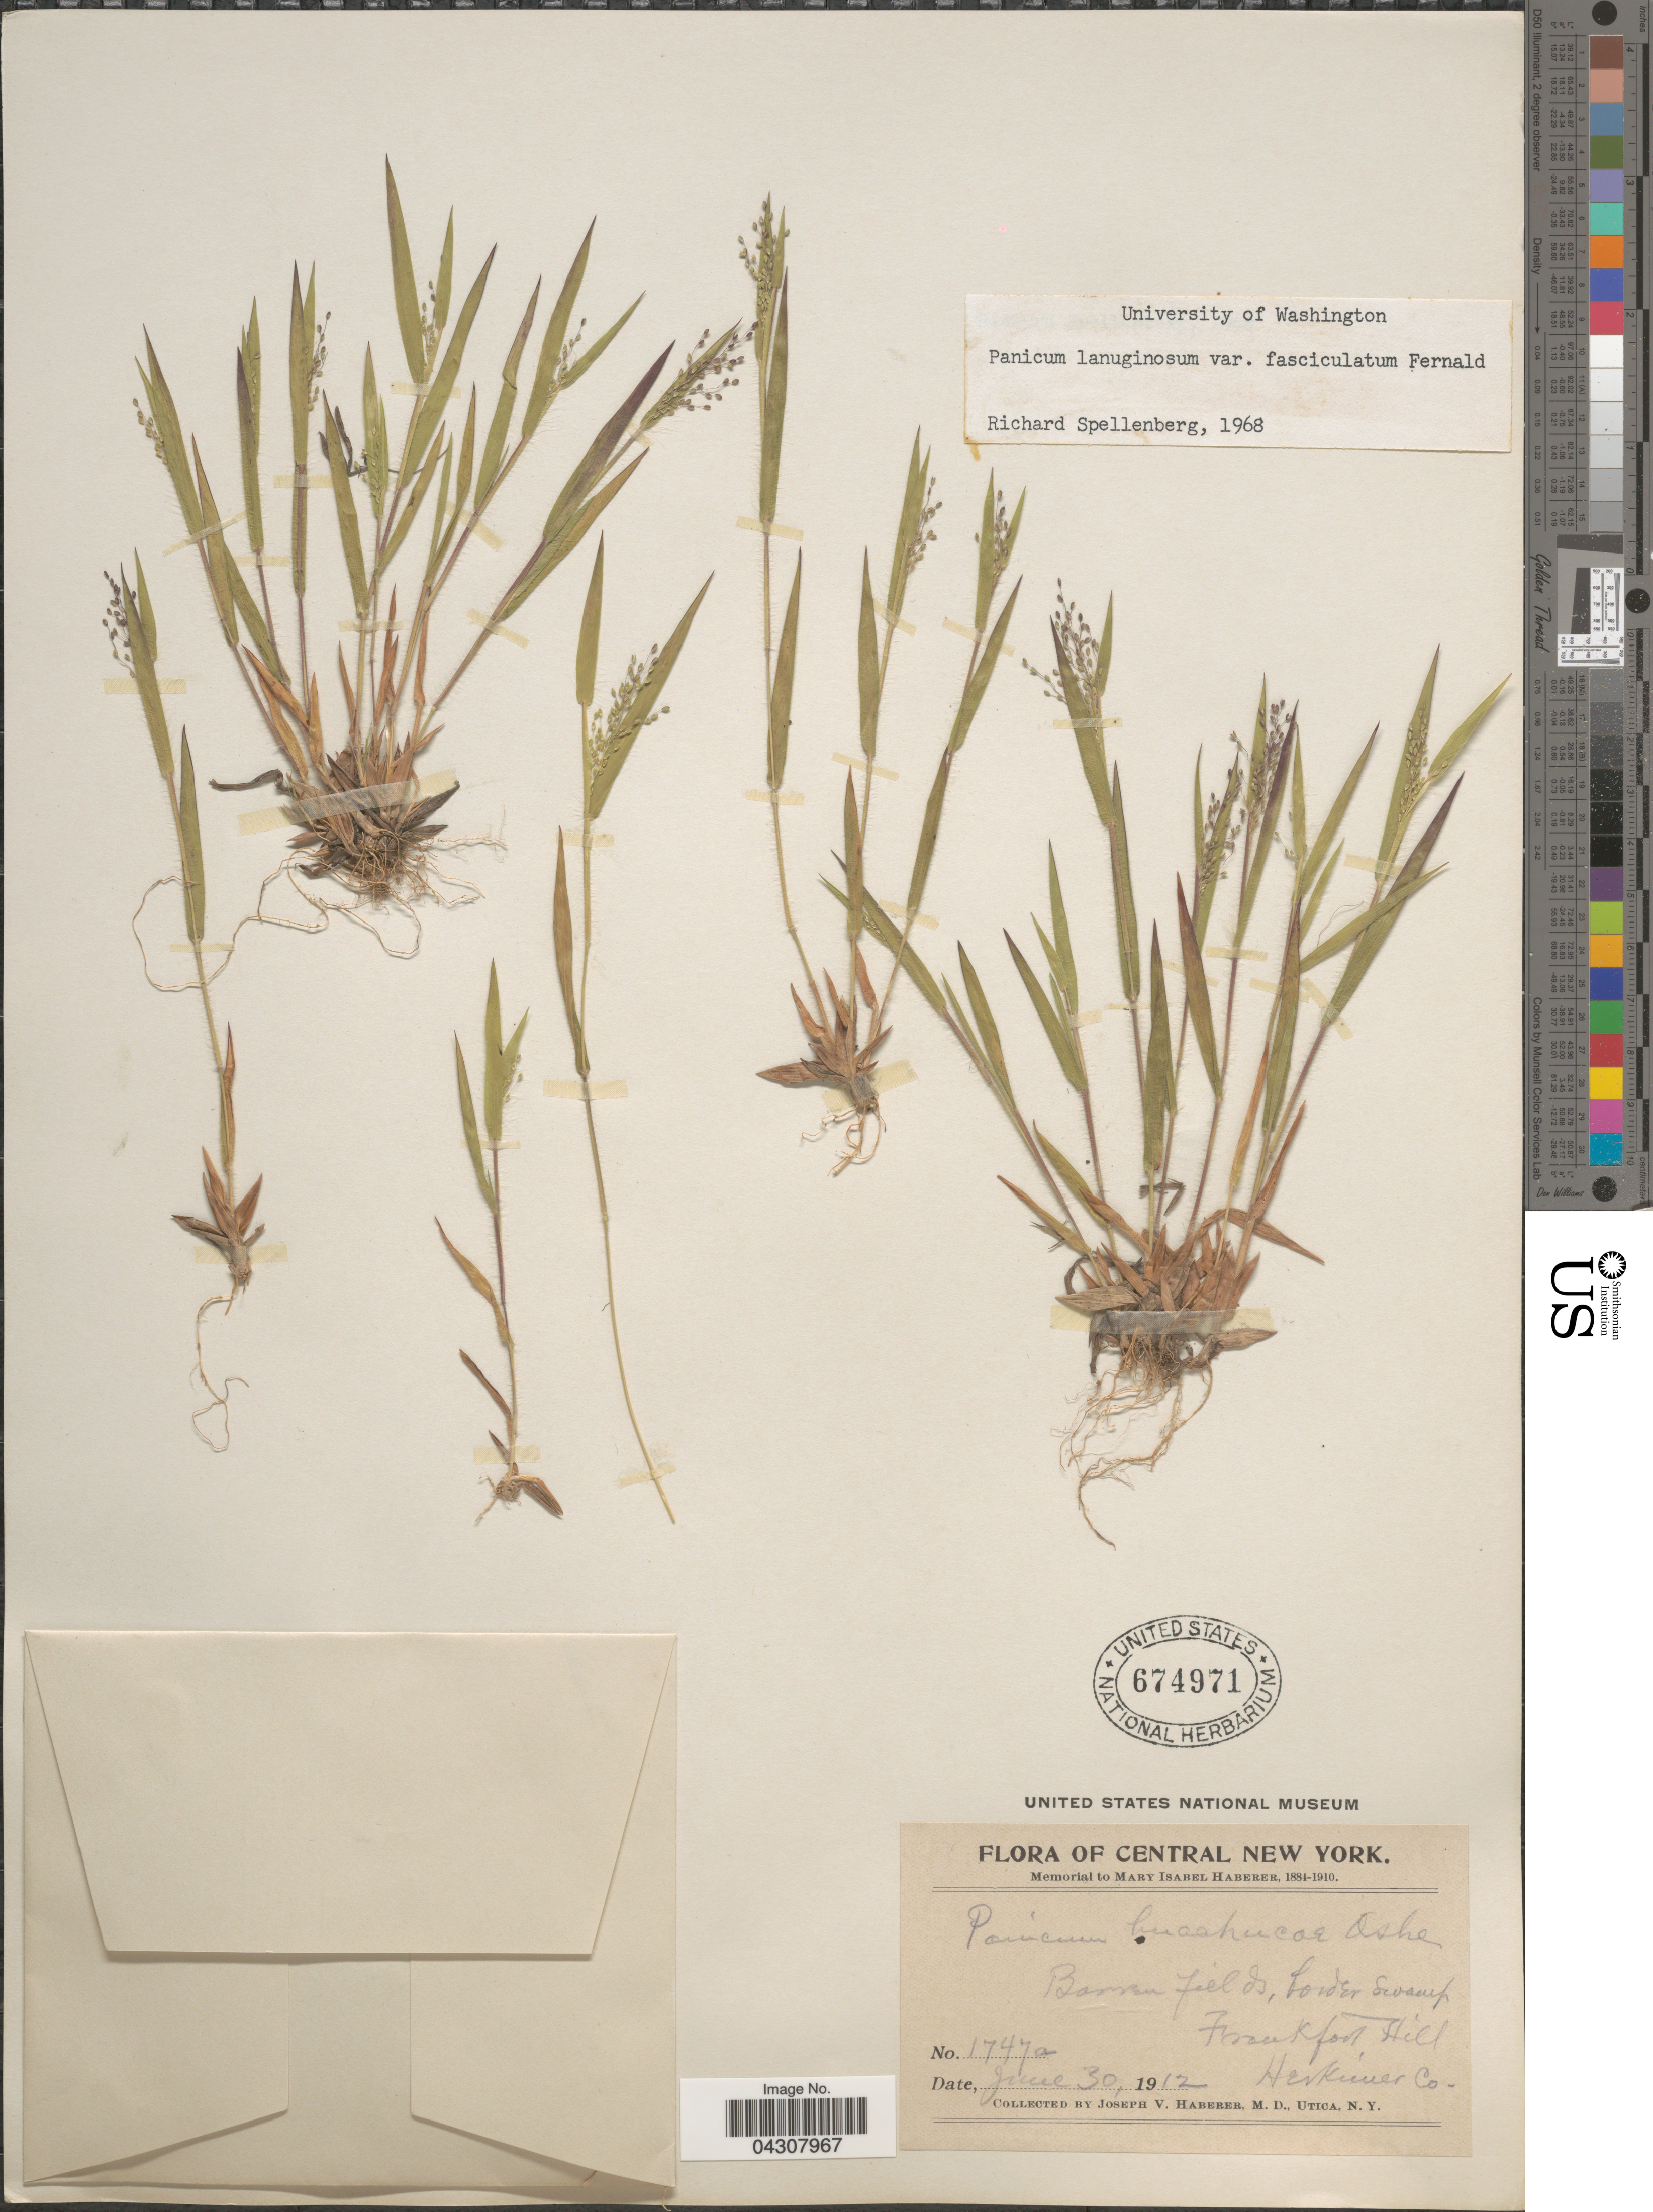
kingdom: Plantae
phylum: Tracheophyta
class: Liliopsida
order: Poales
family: Poaceae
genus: Dichanthelium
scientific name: Dichanthelium acuminatum var. acuminatum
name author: (Sw.) Gould & C.A. Clark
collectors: J. V. Haberer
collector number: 1747a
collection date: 1912-06-30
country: United States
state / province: New York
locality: Central New York. Barren fields, border Swamp. Frankfort Hill. Herkimer Co.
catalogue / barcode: US 674971